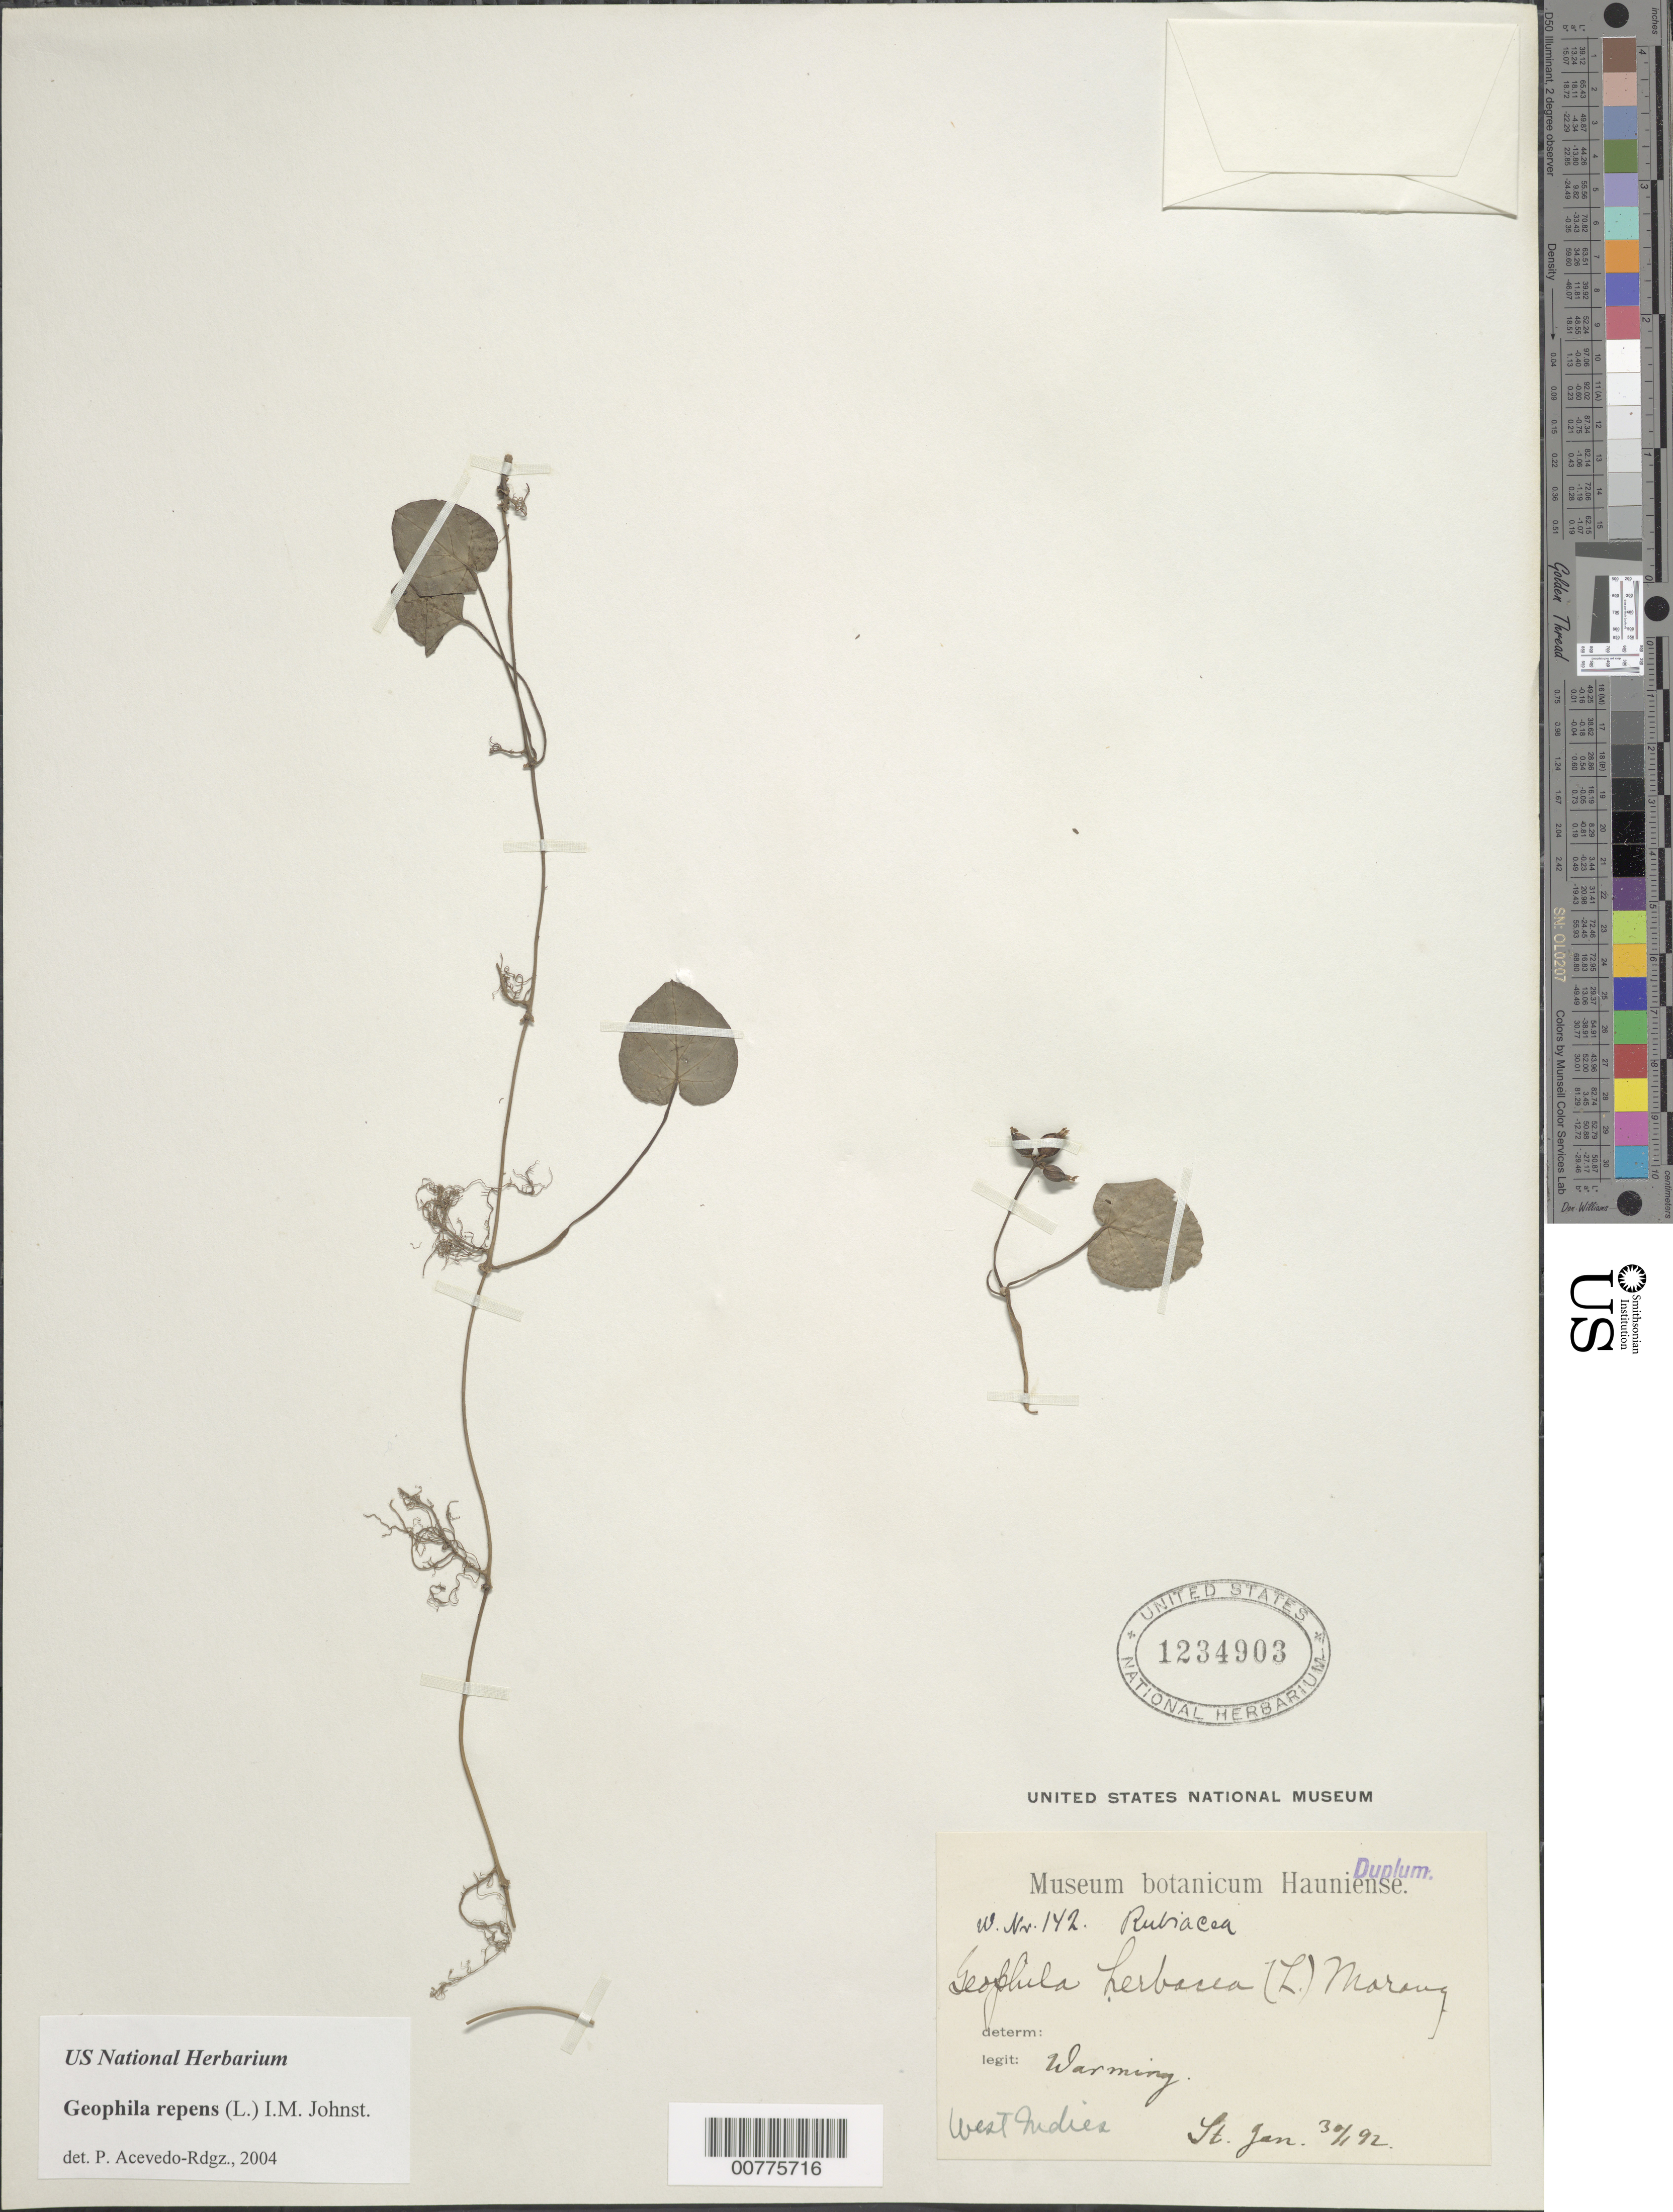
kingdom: Plantae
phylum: Tracheophyta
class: Magnoliopsida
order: Gentianales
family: Rubiaceae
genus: Geophila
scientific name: Geophila repens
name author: (L.) I.M. Johnst.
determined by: Acevedo-Rodríguez, P., (BOT), Smithsonian Institution - National Museum of Natural History (UNITED STATES)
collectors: Warming, --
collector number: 142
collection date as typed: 30 Jan 1892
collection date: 1892-01-30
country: U.S. Virgin Islands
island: St. John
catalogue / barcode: US 1234903